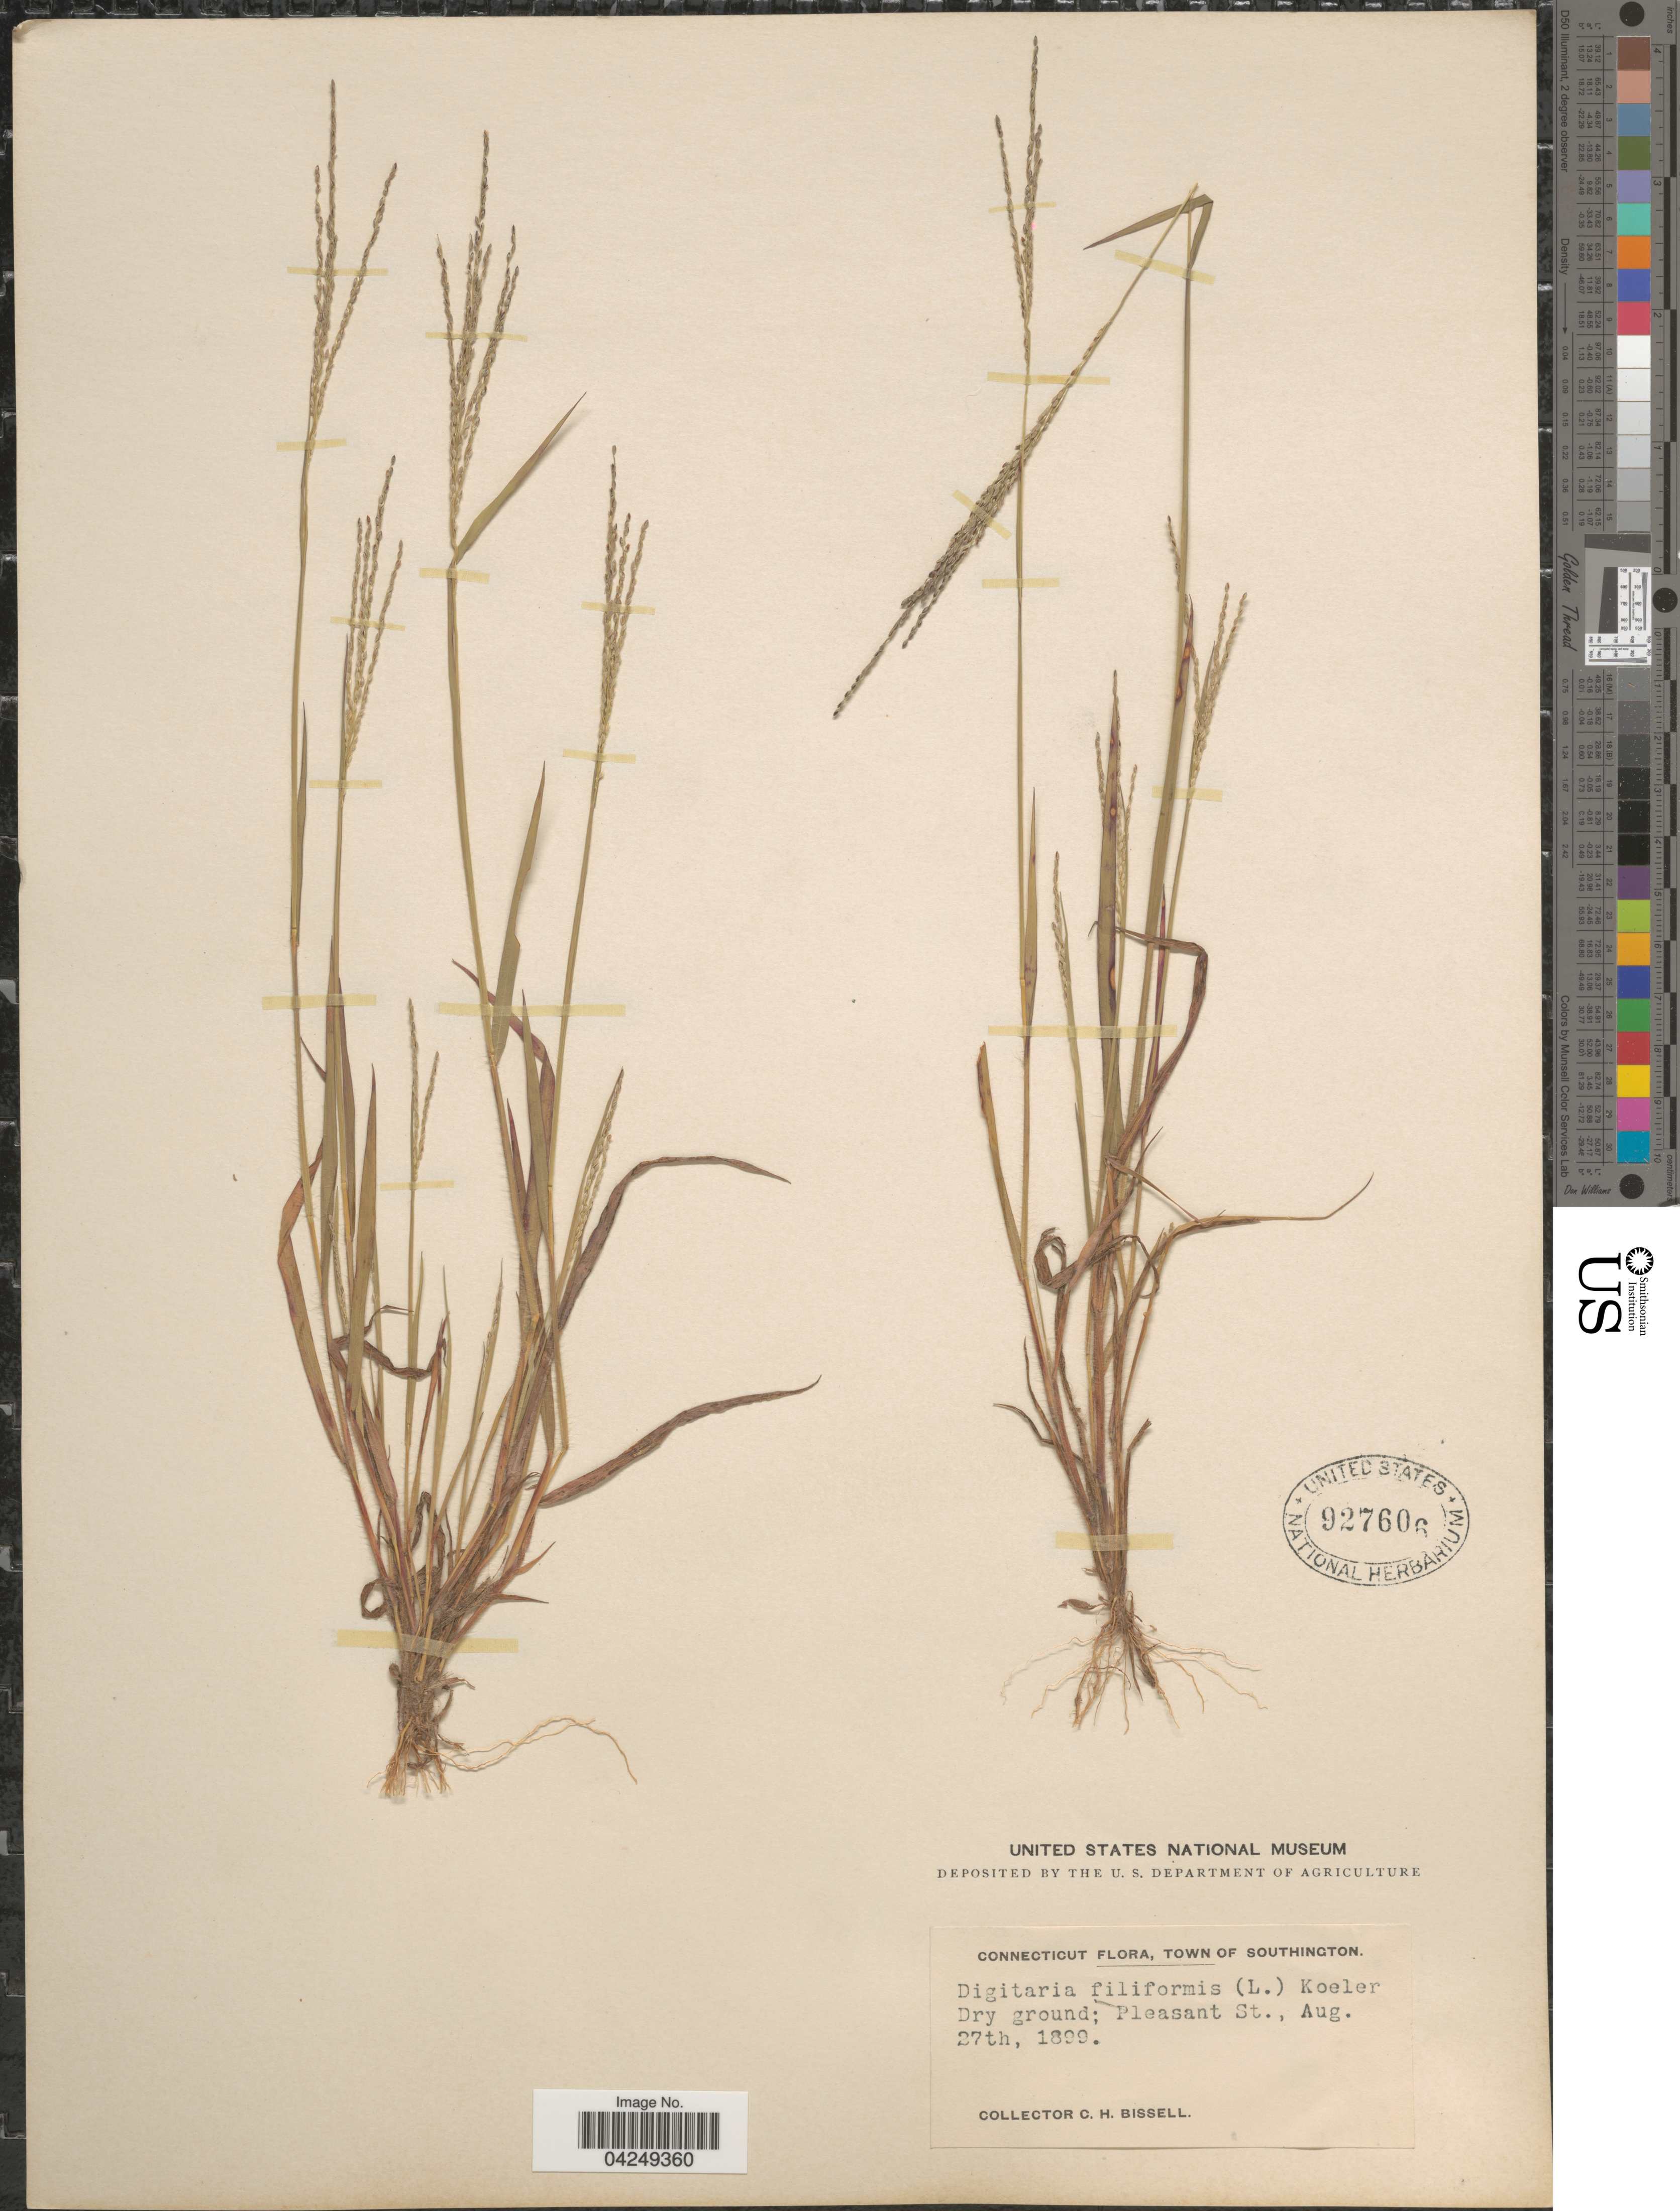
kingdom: Plantae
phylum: Tracheophyta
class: Liliopsida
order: Poales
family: Poaceae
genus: Digitaria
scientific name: Digitaria filiformis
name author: (L.) Koeler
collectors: C. Bissell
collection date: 1899-08-27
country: United States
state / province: Connecticut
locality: Town of Southington. Dry ground; Pleasant St.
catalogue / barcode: US 927606